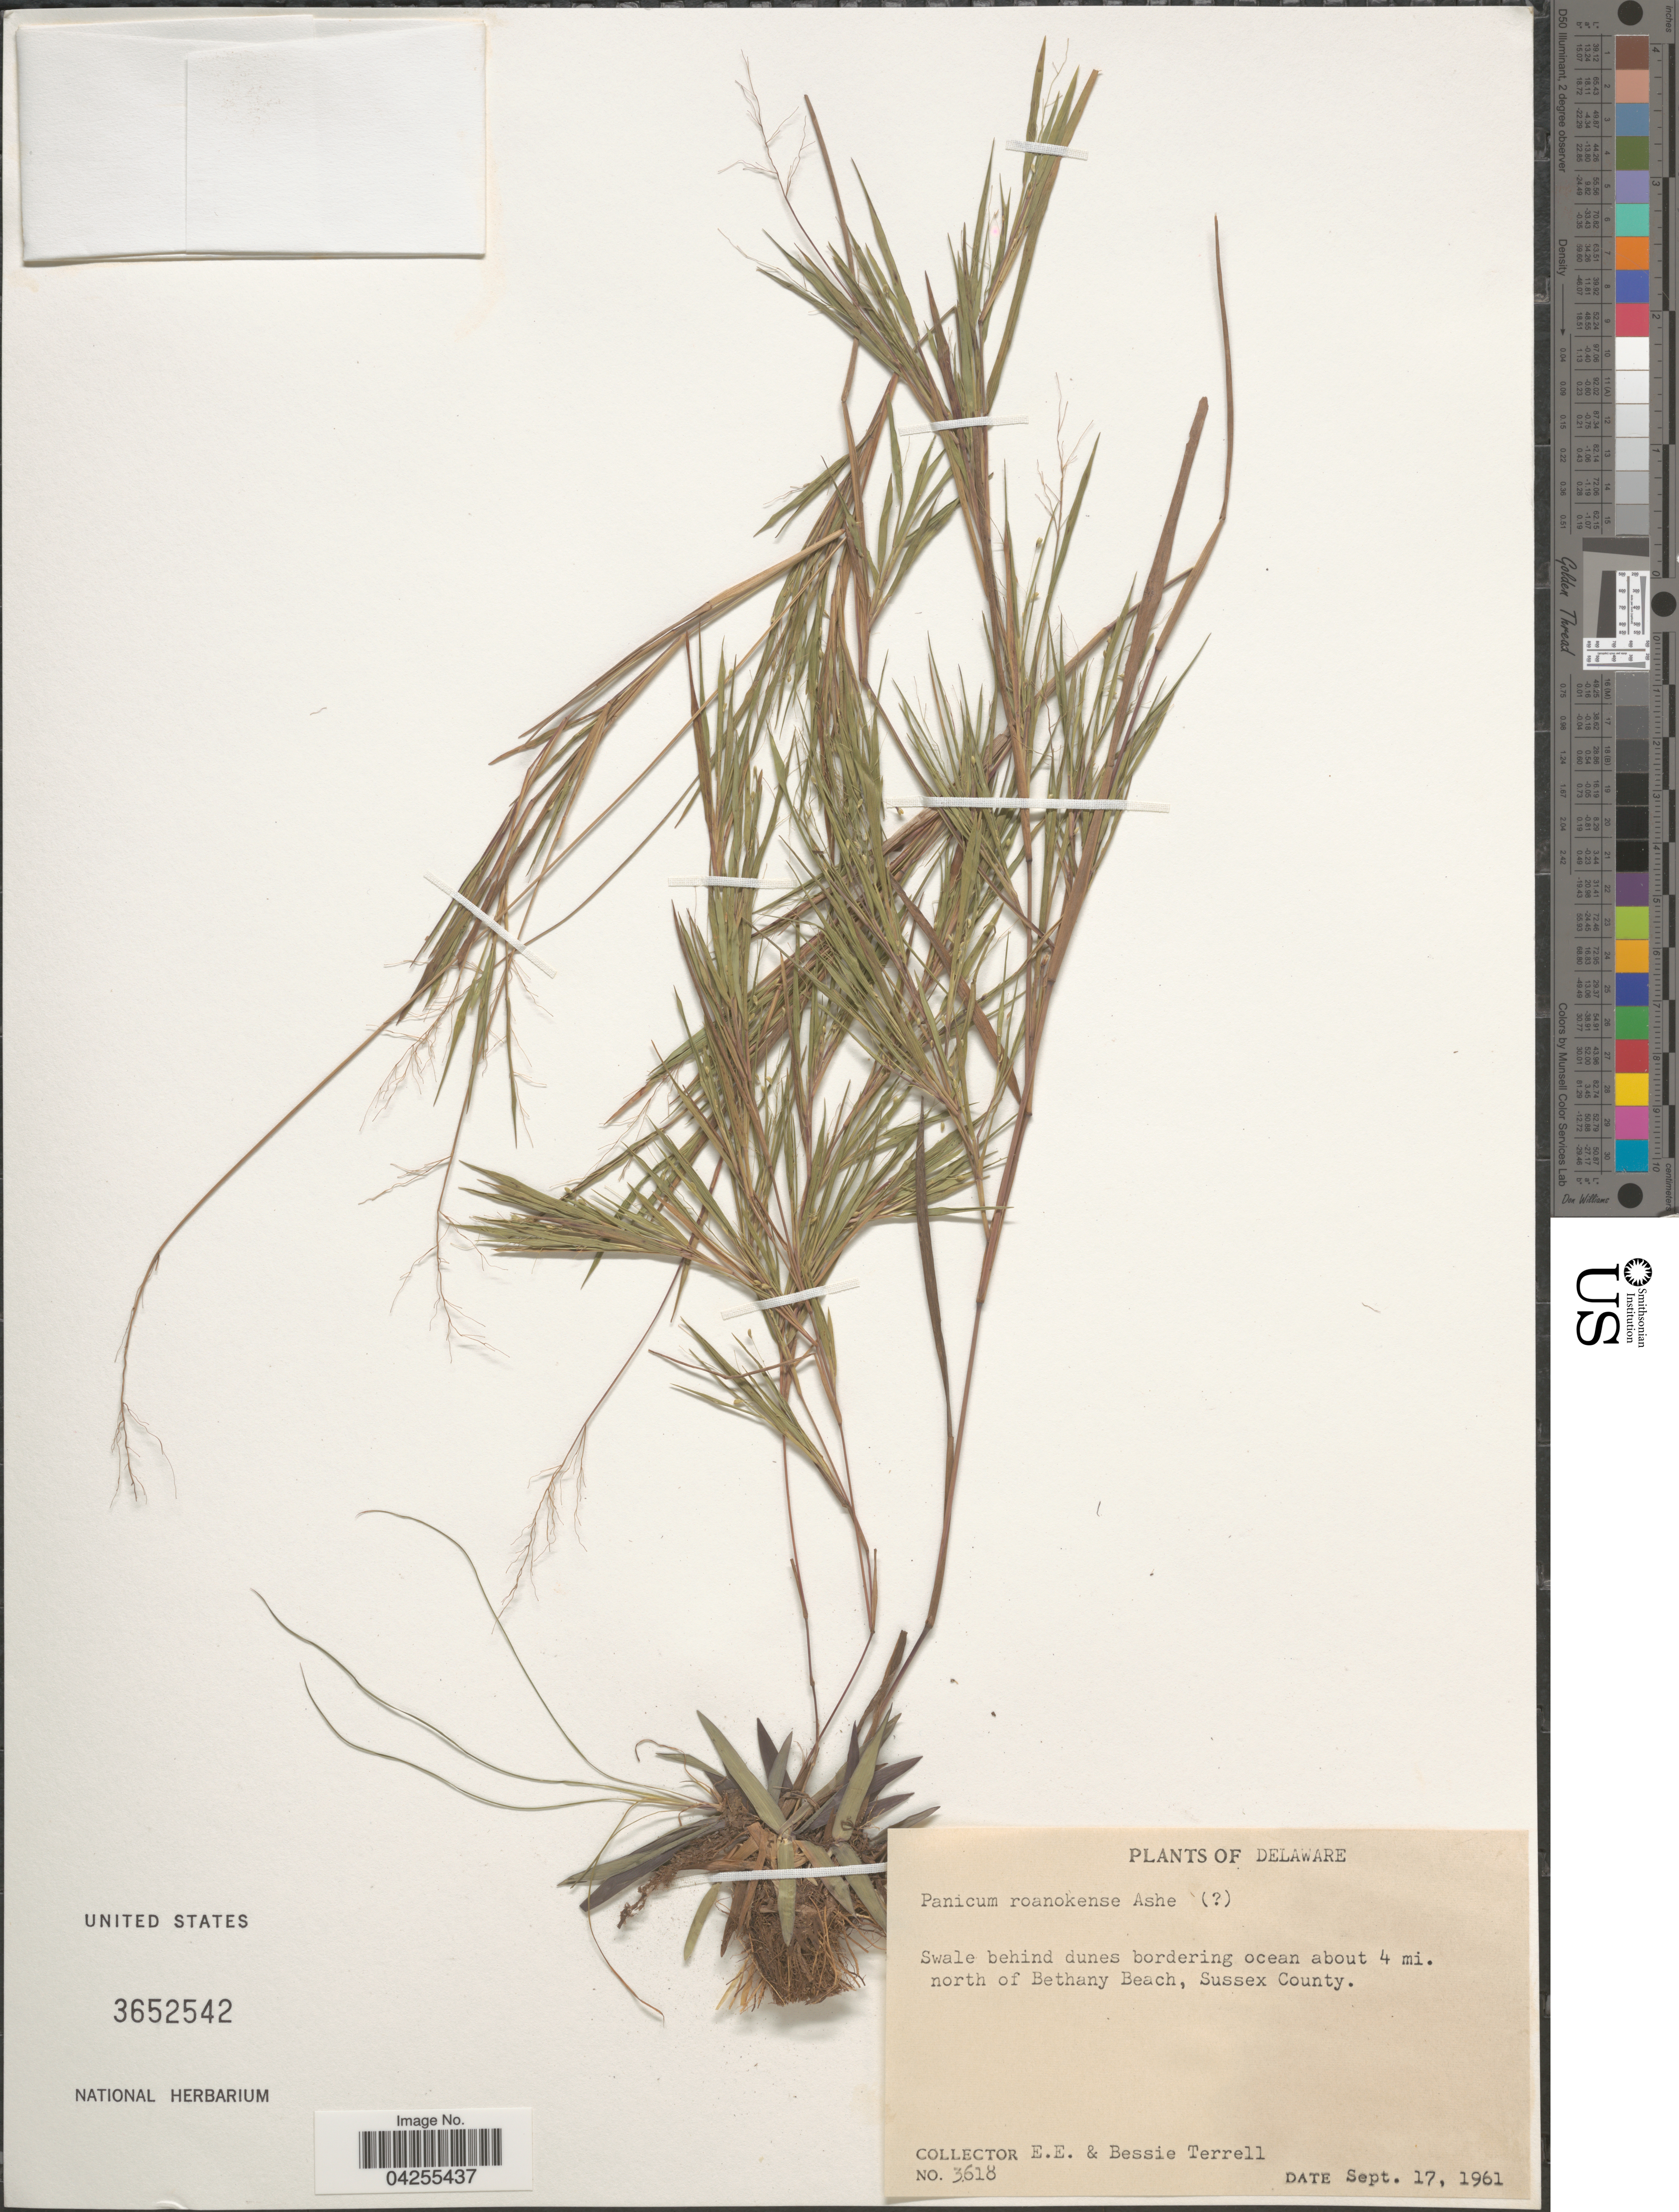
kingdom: Plantae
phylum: Tracheophyta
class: Liliopsida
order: Poales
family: Poaceae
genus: Dichanthelium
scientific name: Dichanthelium dichotomum var. dichotomum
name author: (L.) Gould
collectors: E. E. Terrell & B. Terrell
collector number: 3618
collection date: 1961-09-17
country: United States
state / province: Delaware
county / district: Sussex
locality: Swale behind dunes bordering ocean about 4 mi. north of Bethany Beach, Sussex County.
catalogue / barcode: US 3652542